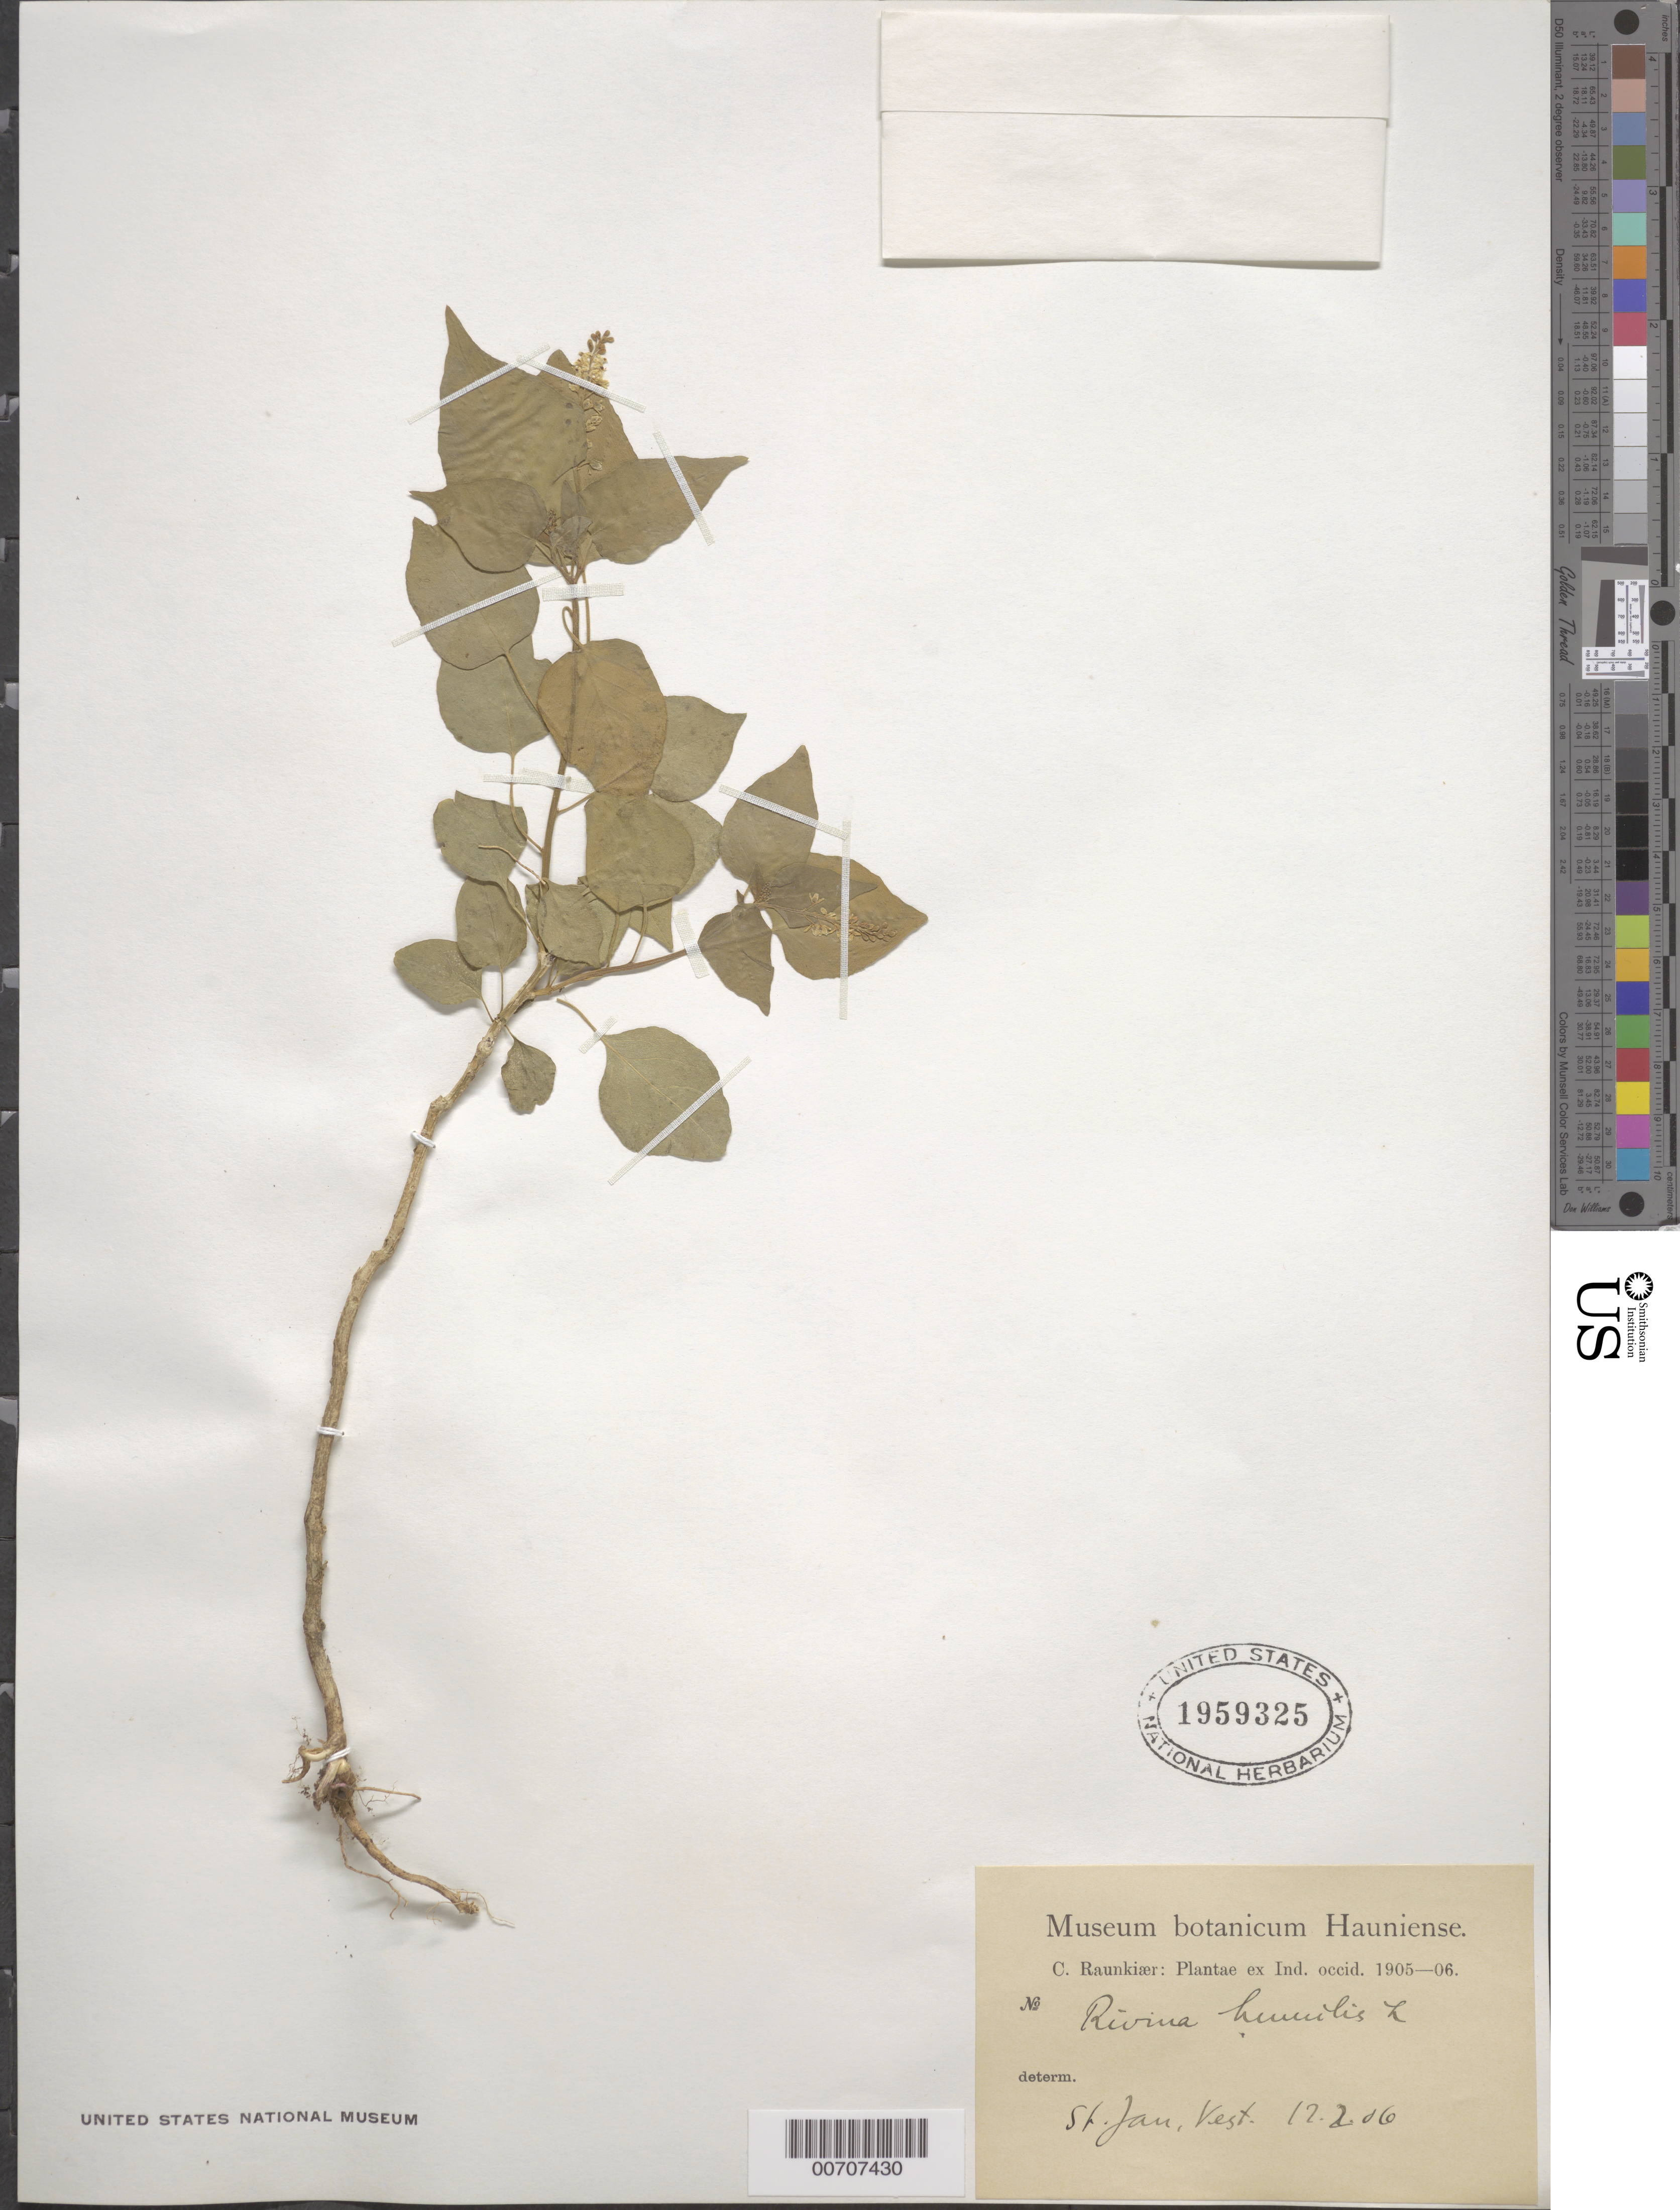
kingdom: Plantae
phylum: Tracheophyta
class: Magnoliopsida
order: Caryophyllales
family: Phytolaccaceae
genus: Rivina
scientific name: Rivina humilis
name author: L.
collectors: C. C. Raunkiaer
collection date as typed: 17 Feb 1906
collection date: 1906-02-17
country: U.S. Virgin Islands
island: St. John Island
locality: Vest.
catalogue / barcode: US 1959325